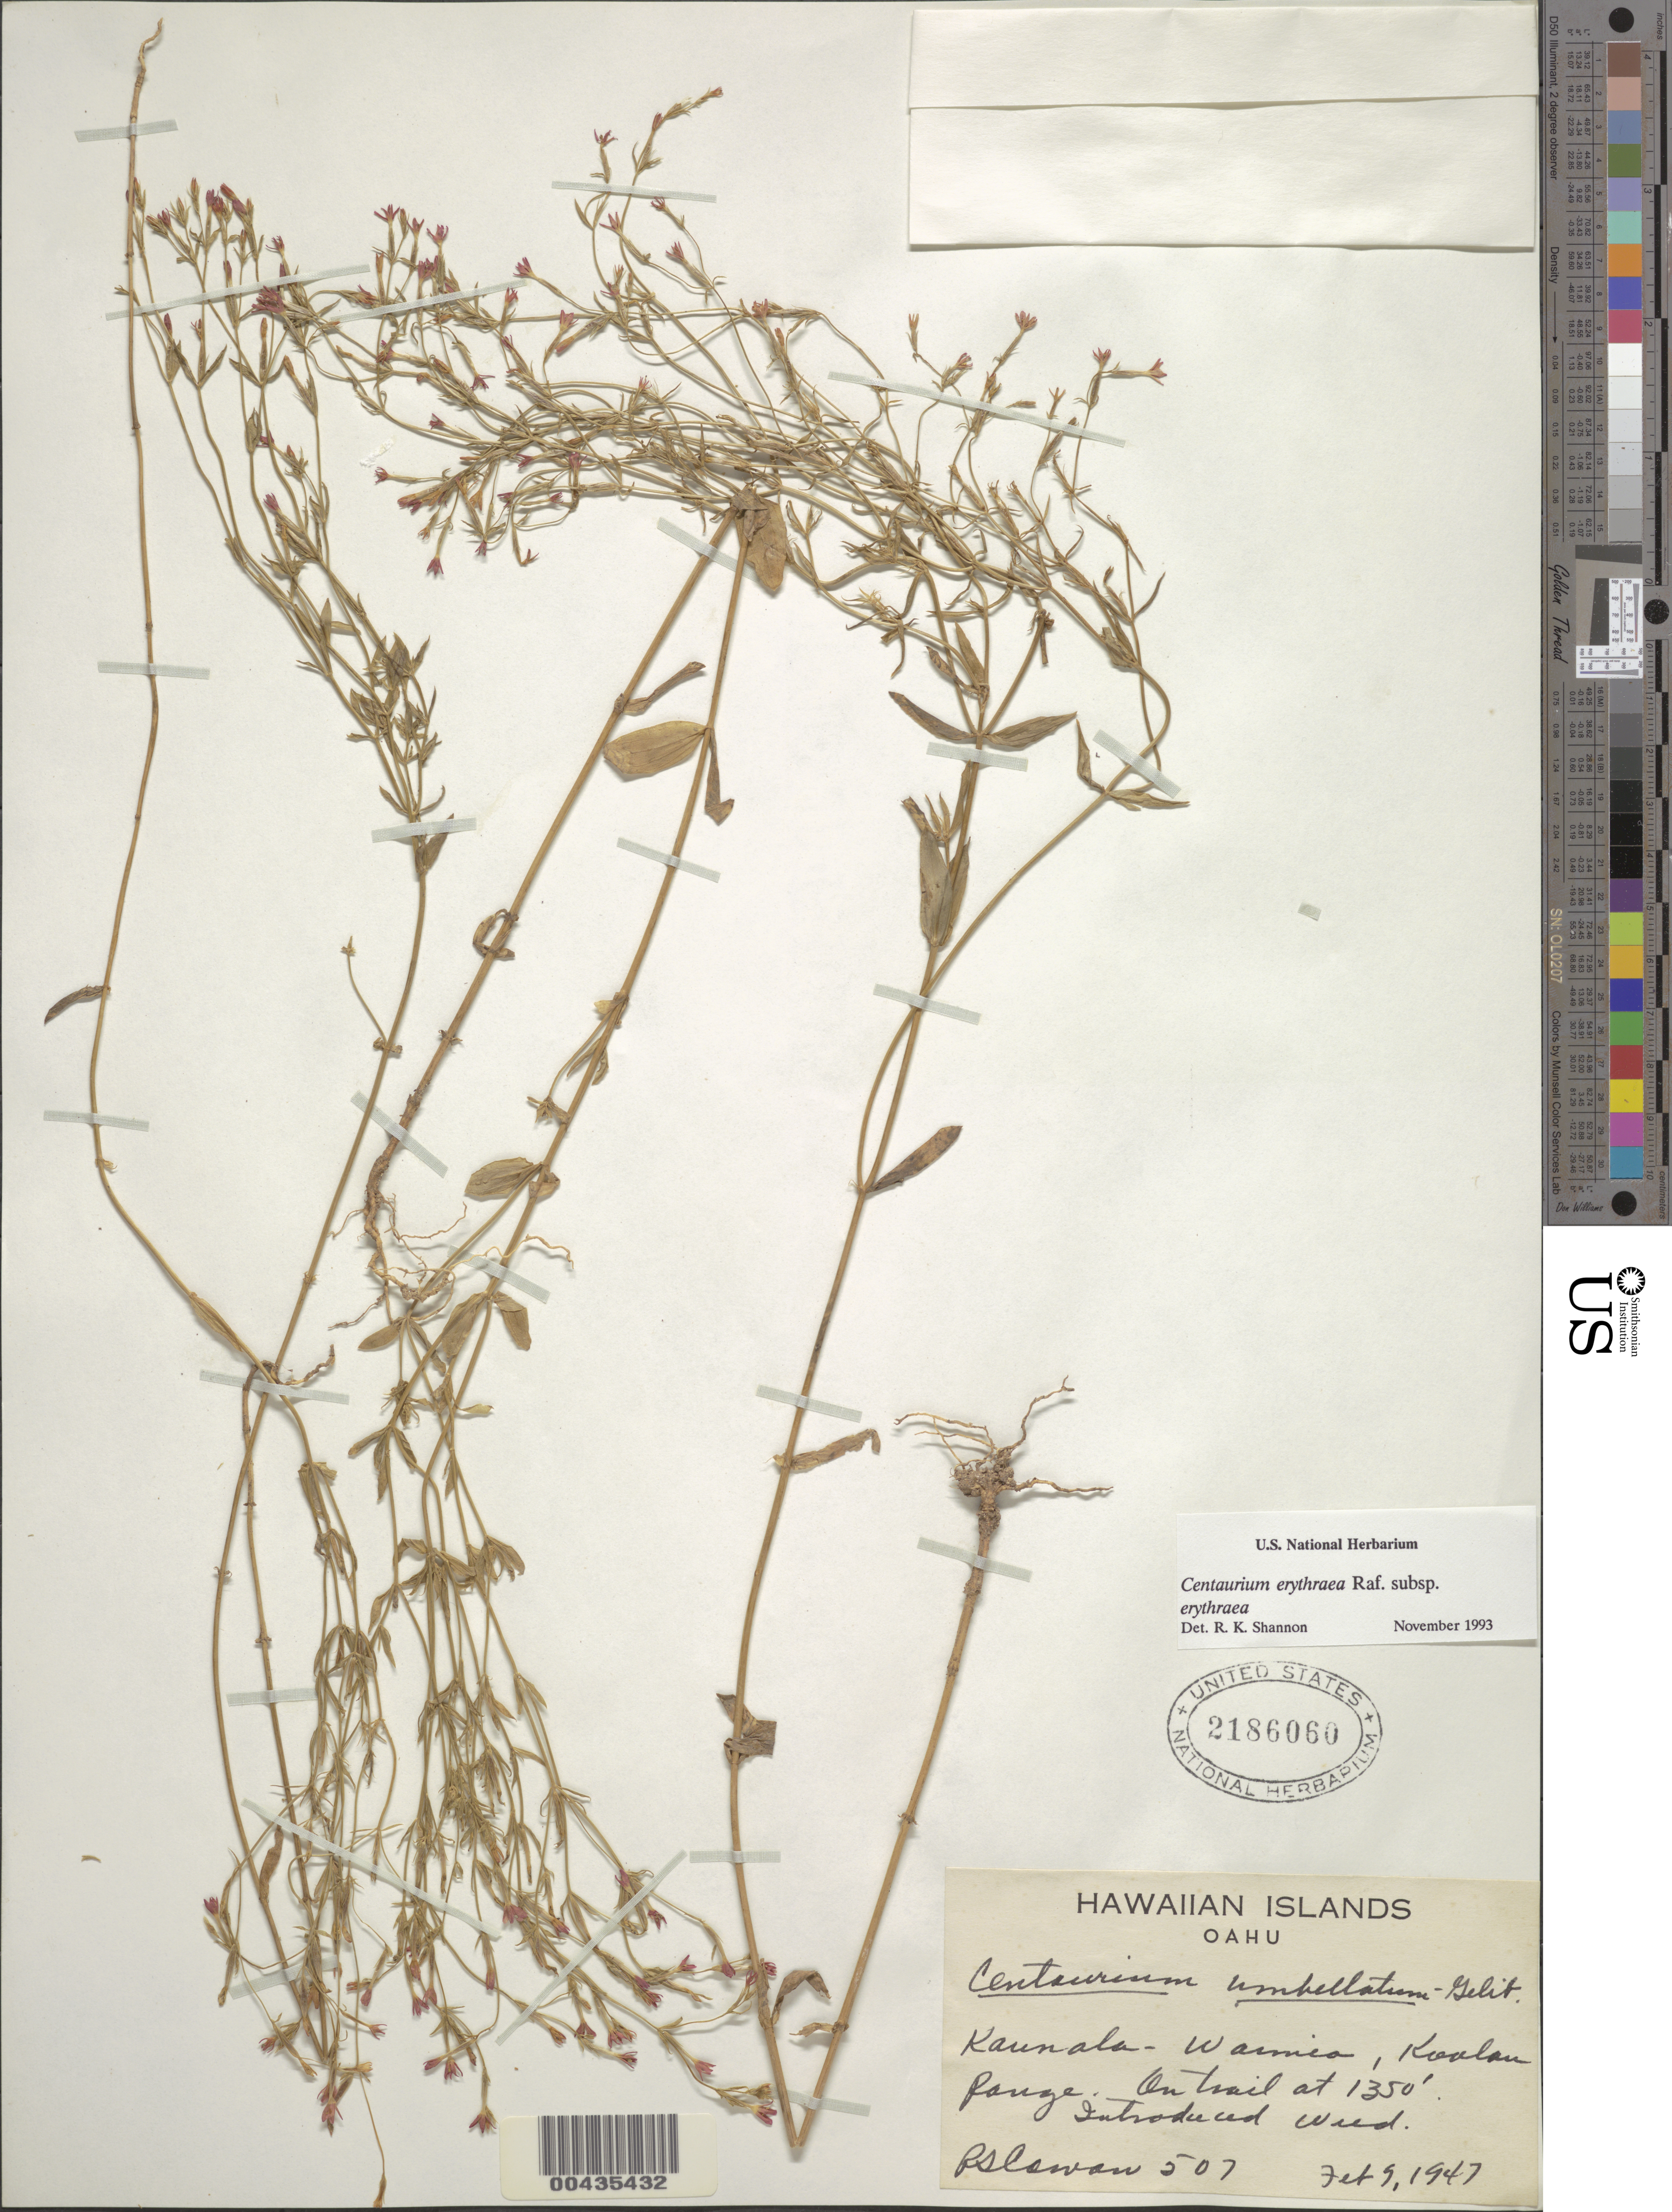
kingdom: Plantae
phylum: Tracheophyta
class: Magnoliopsida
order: Gentianales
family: Gentianaceae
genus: Centaurium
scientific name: Centaurium erythraea subsp. erythraea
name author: Rafn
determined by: Shannon, R. K., (UNITED STATES)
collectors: R. Slowan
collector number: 507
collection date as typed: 9 Feb 1947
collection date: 1947-02-09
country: United States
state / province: Hawaii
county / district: Honolulu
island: Oahu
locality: Kaunala, Waimea, Koolau Range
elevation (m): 411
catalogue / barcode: US 2186060